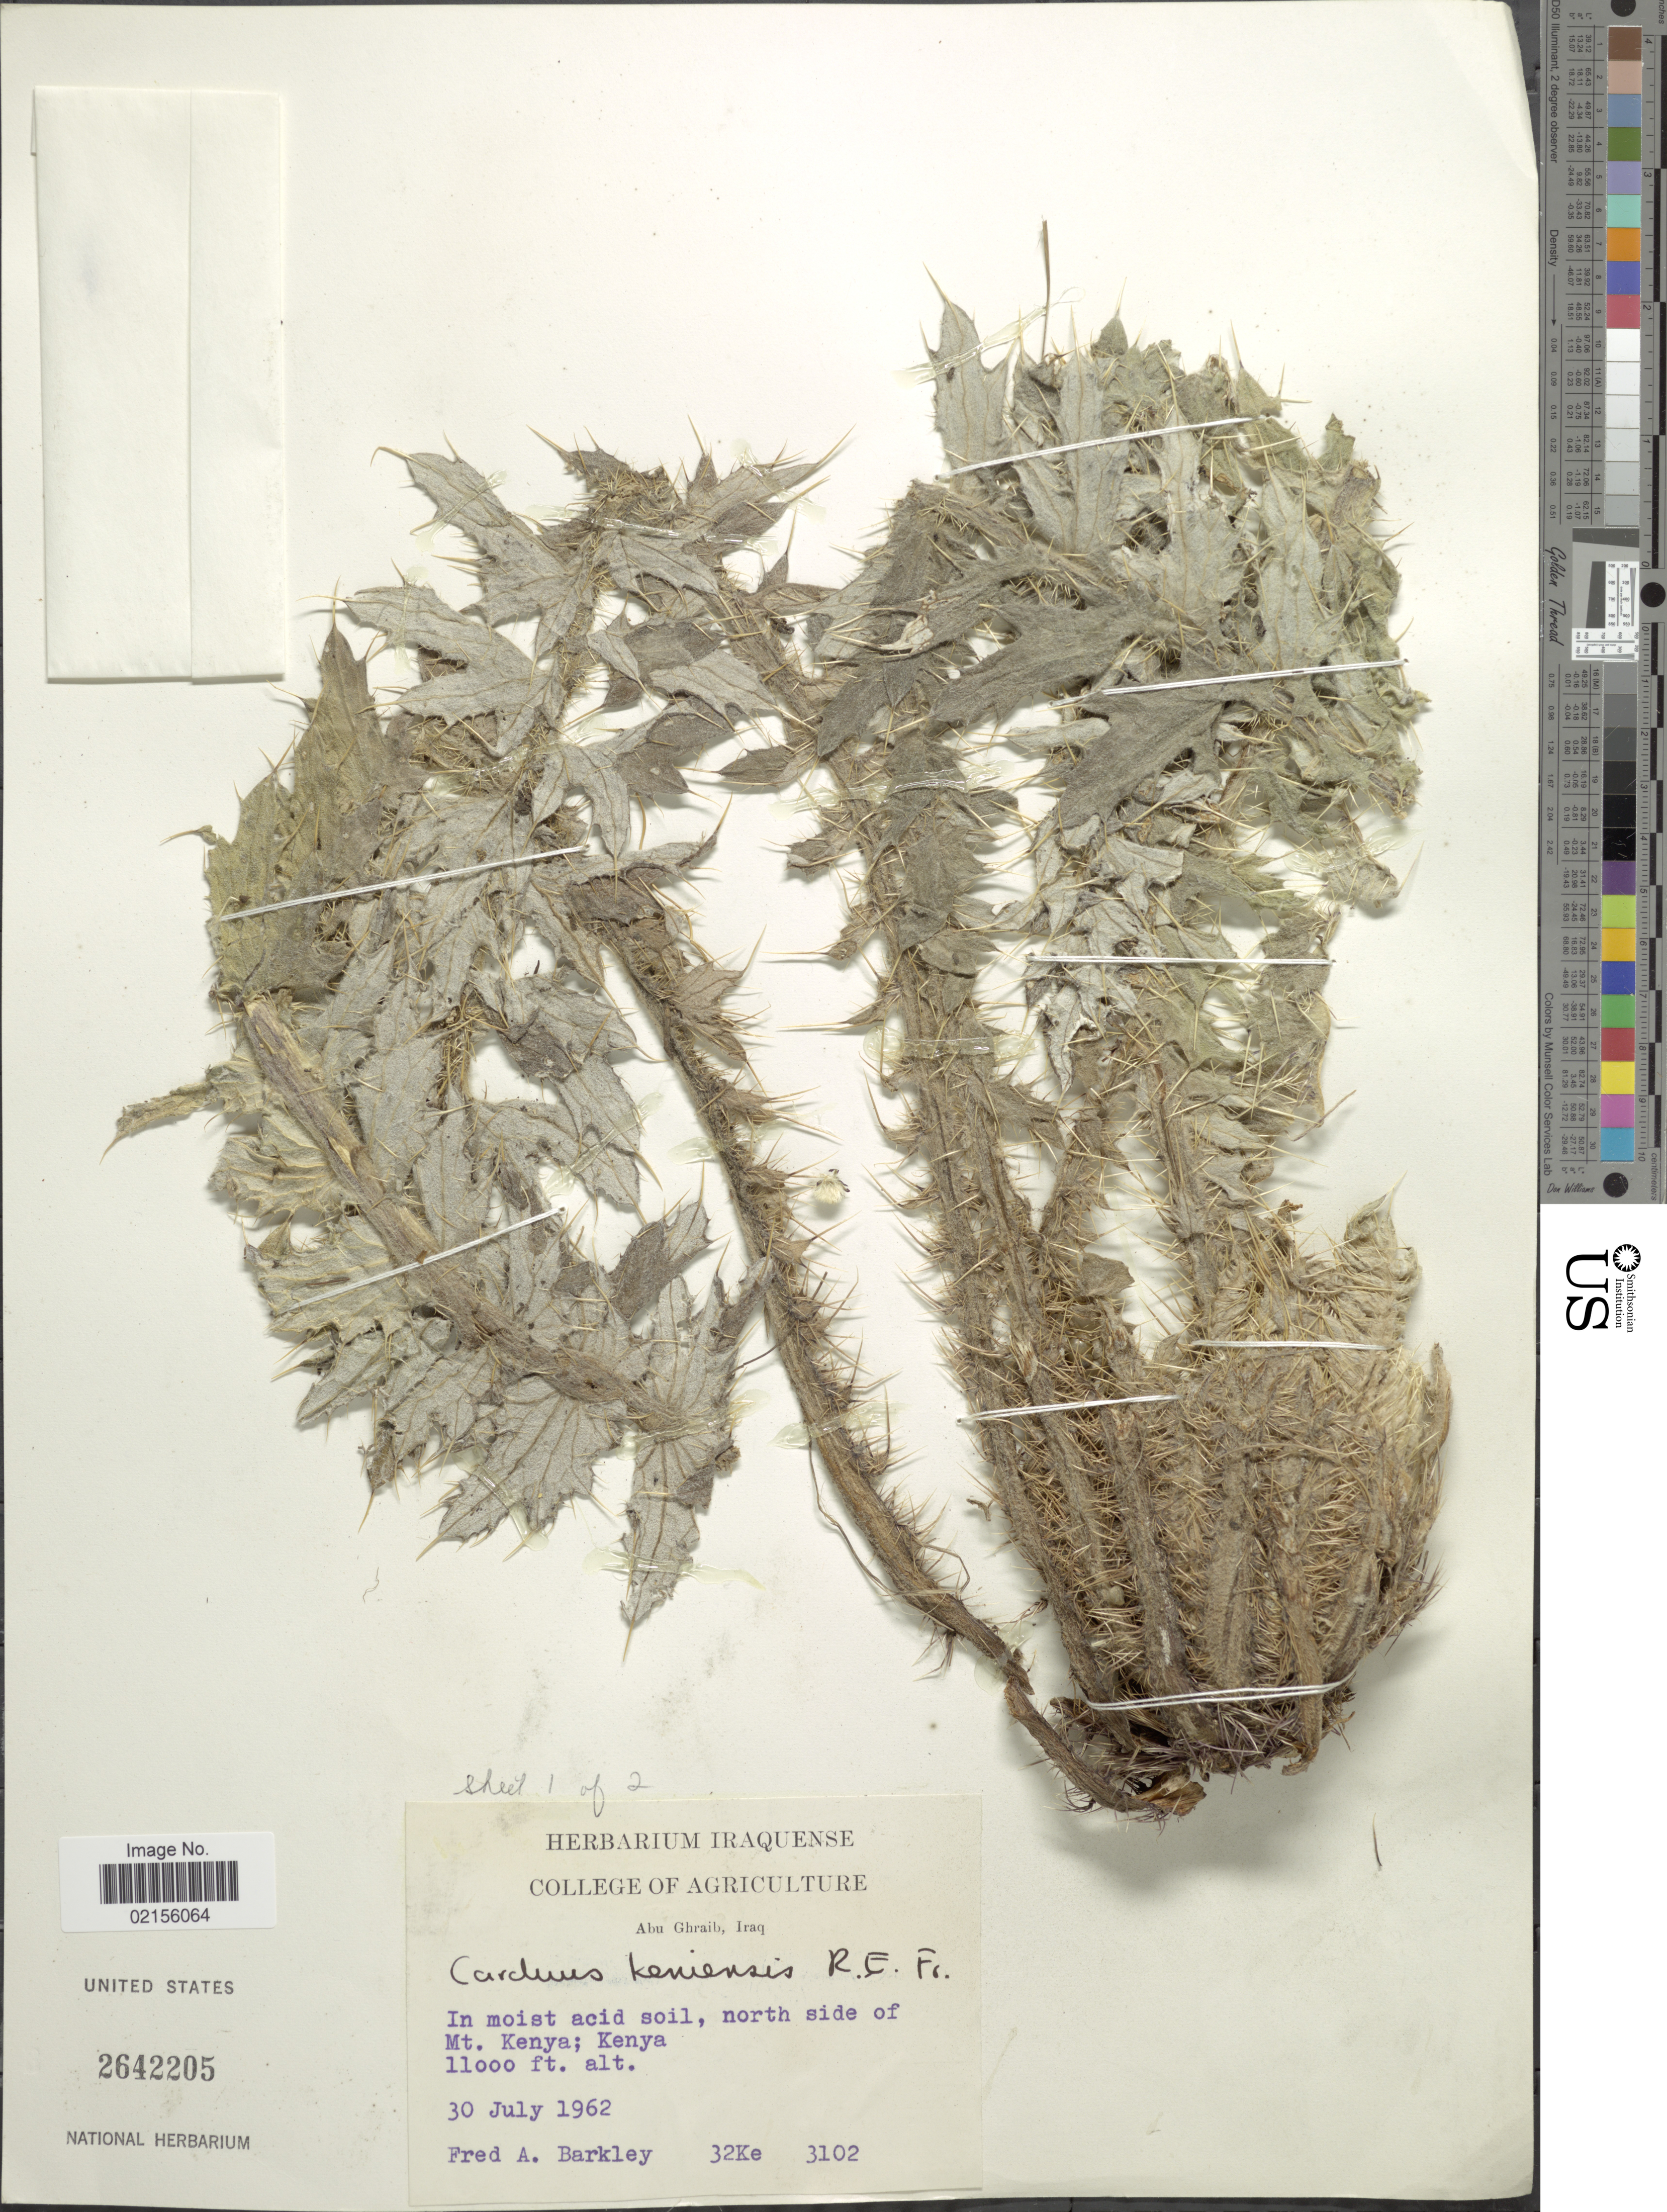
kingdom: Plantae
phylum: Tracheophyta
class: Magnoliopsida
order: Asterales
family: Asteraceae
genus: Carduus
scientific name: Carduus keniensis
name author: R.E. Fr.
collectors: F. A. Barkley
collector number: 32Ke 3102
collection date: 1962-07-30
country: Kenya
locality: In moist acid soil, north side of Mt Kenya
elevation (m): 3353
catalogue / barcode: US 2642205